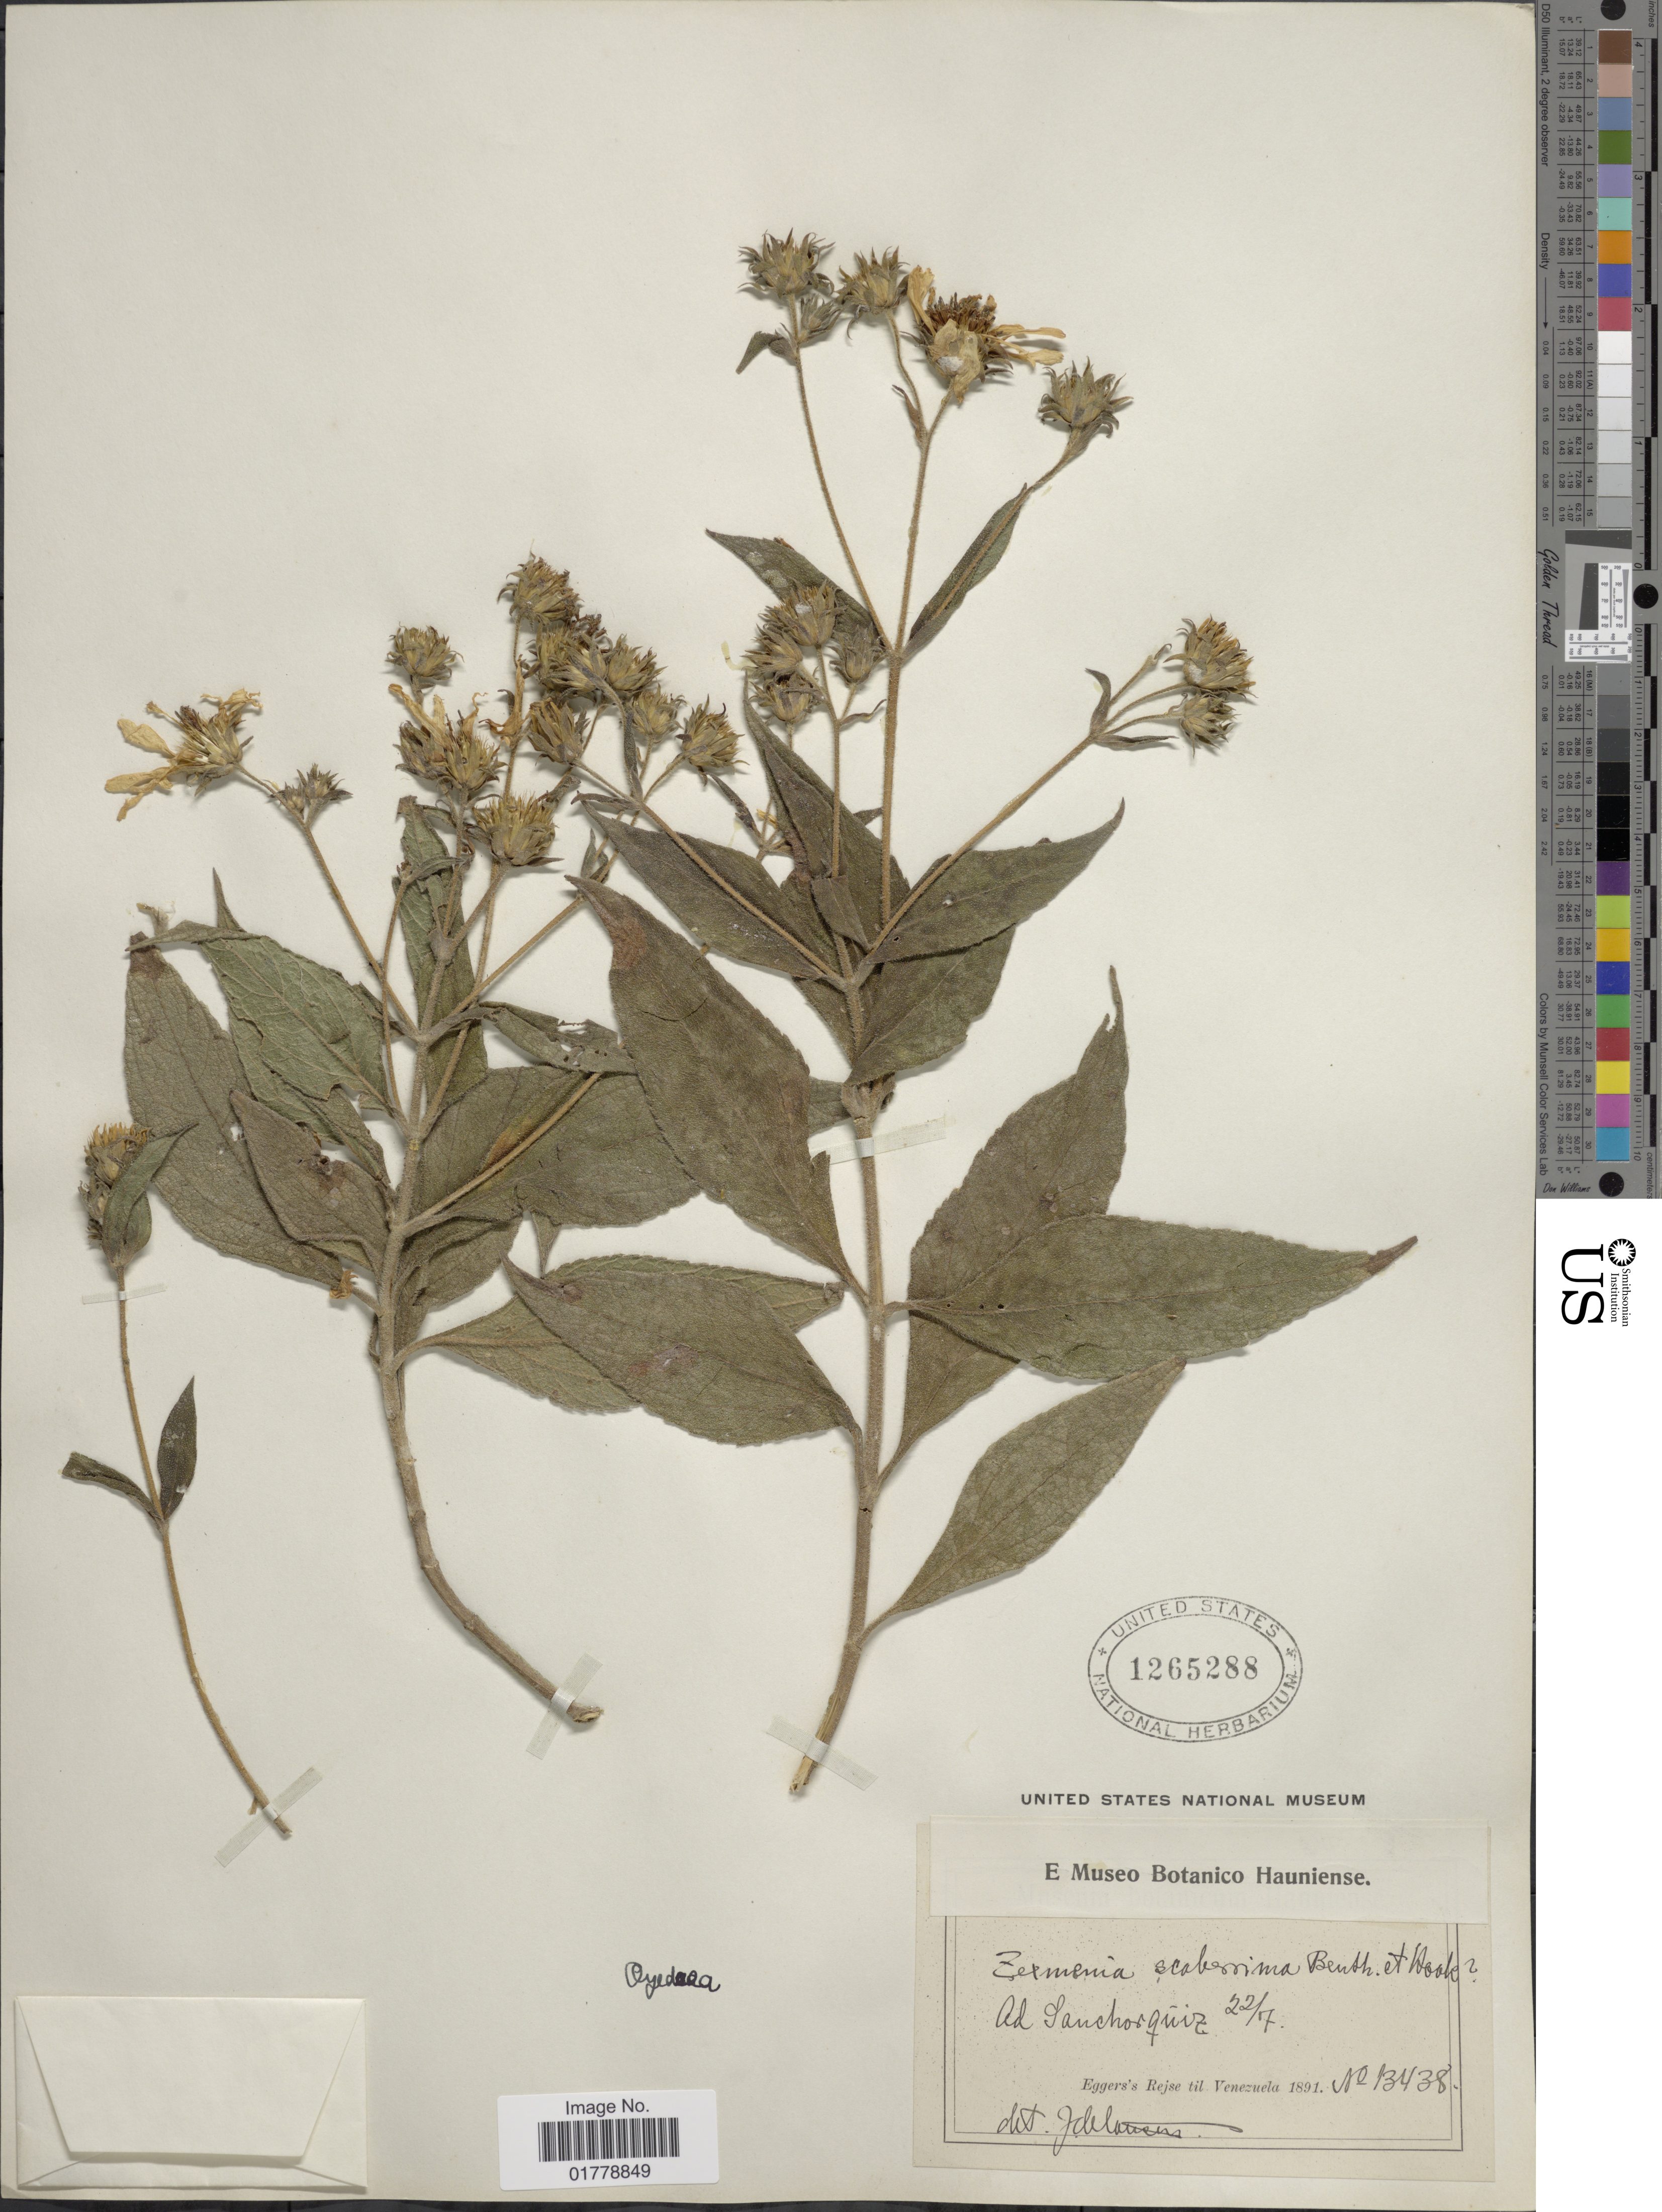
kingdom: Plantae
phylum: Tracheophyta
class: Magnoliopsida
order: Asterales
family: Asteraceae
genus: Oyedaea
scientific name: Oyedaea verbesinoides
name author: DC.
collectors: -. Eggers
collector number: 13438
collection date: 1891-07-22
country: Venezuela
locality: Ad Sanchorquiz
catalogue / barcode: US 1265288